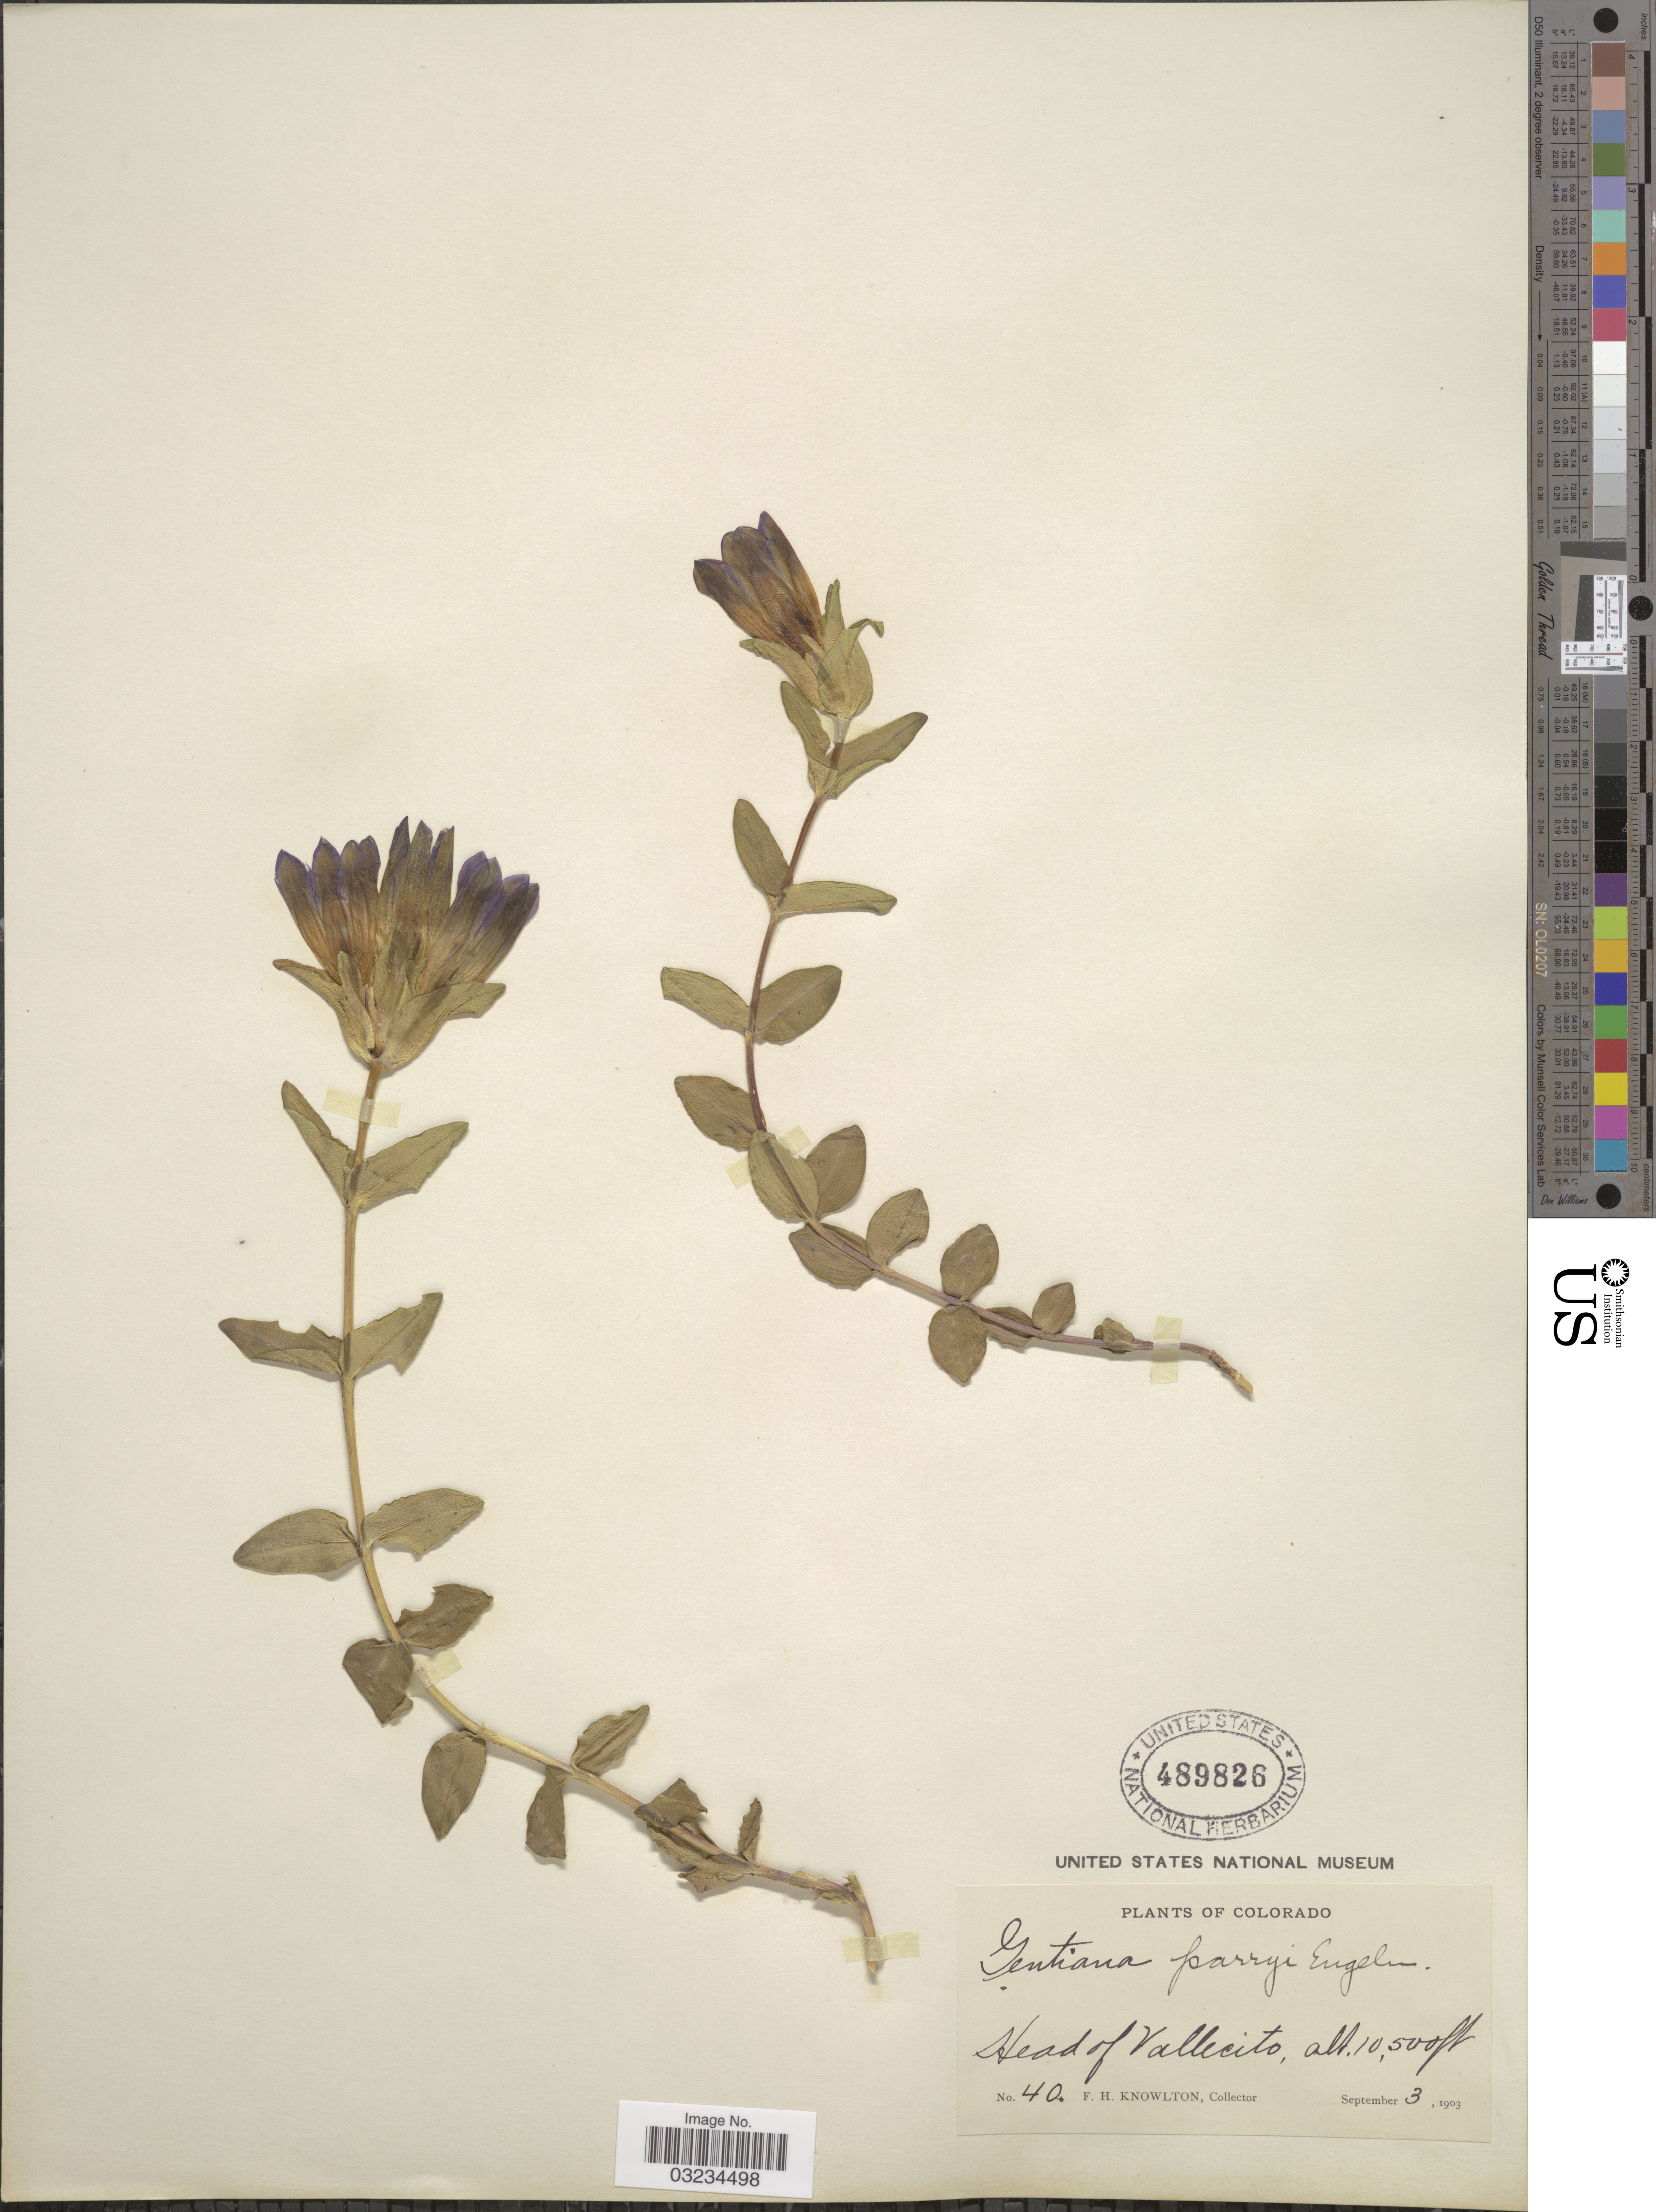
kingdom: Plantae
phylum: Tracheophyta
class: Magnoliopsida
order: Gentianales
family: Gentianaceae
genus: Gentiana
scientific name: Gentiana parryi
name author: Engelm.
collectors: F. H. Knowlton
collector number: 40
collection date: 1903-09-03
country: United States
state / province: Colorado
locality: Head of Vallecito.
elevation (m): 3200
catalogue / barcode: US 489826